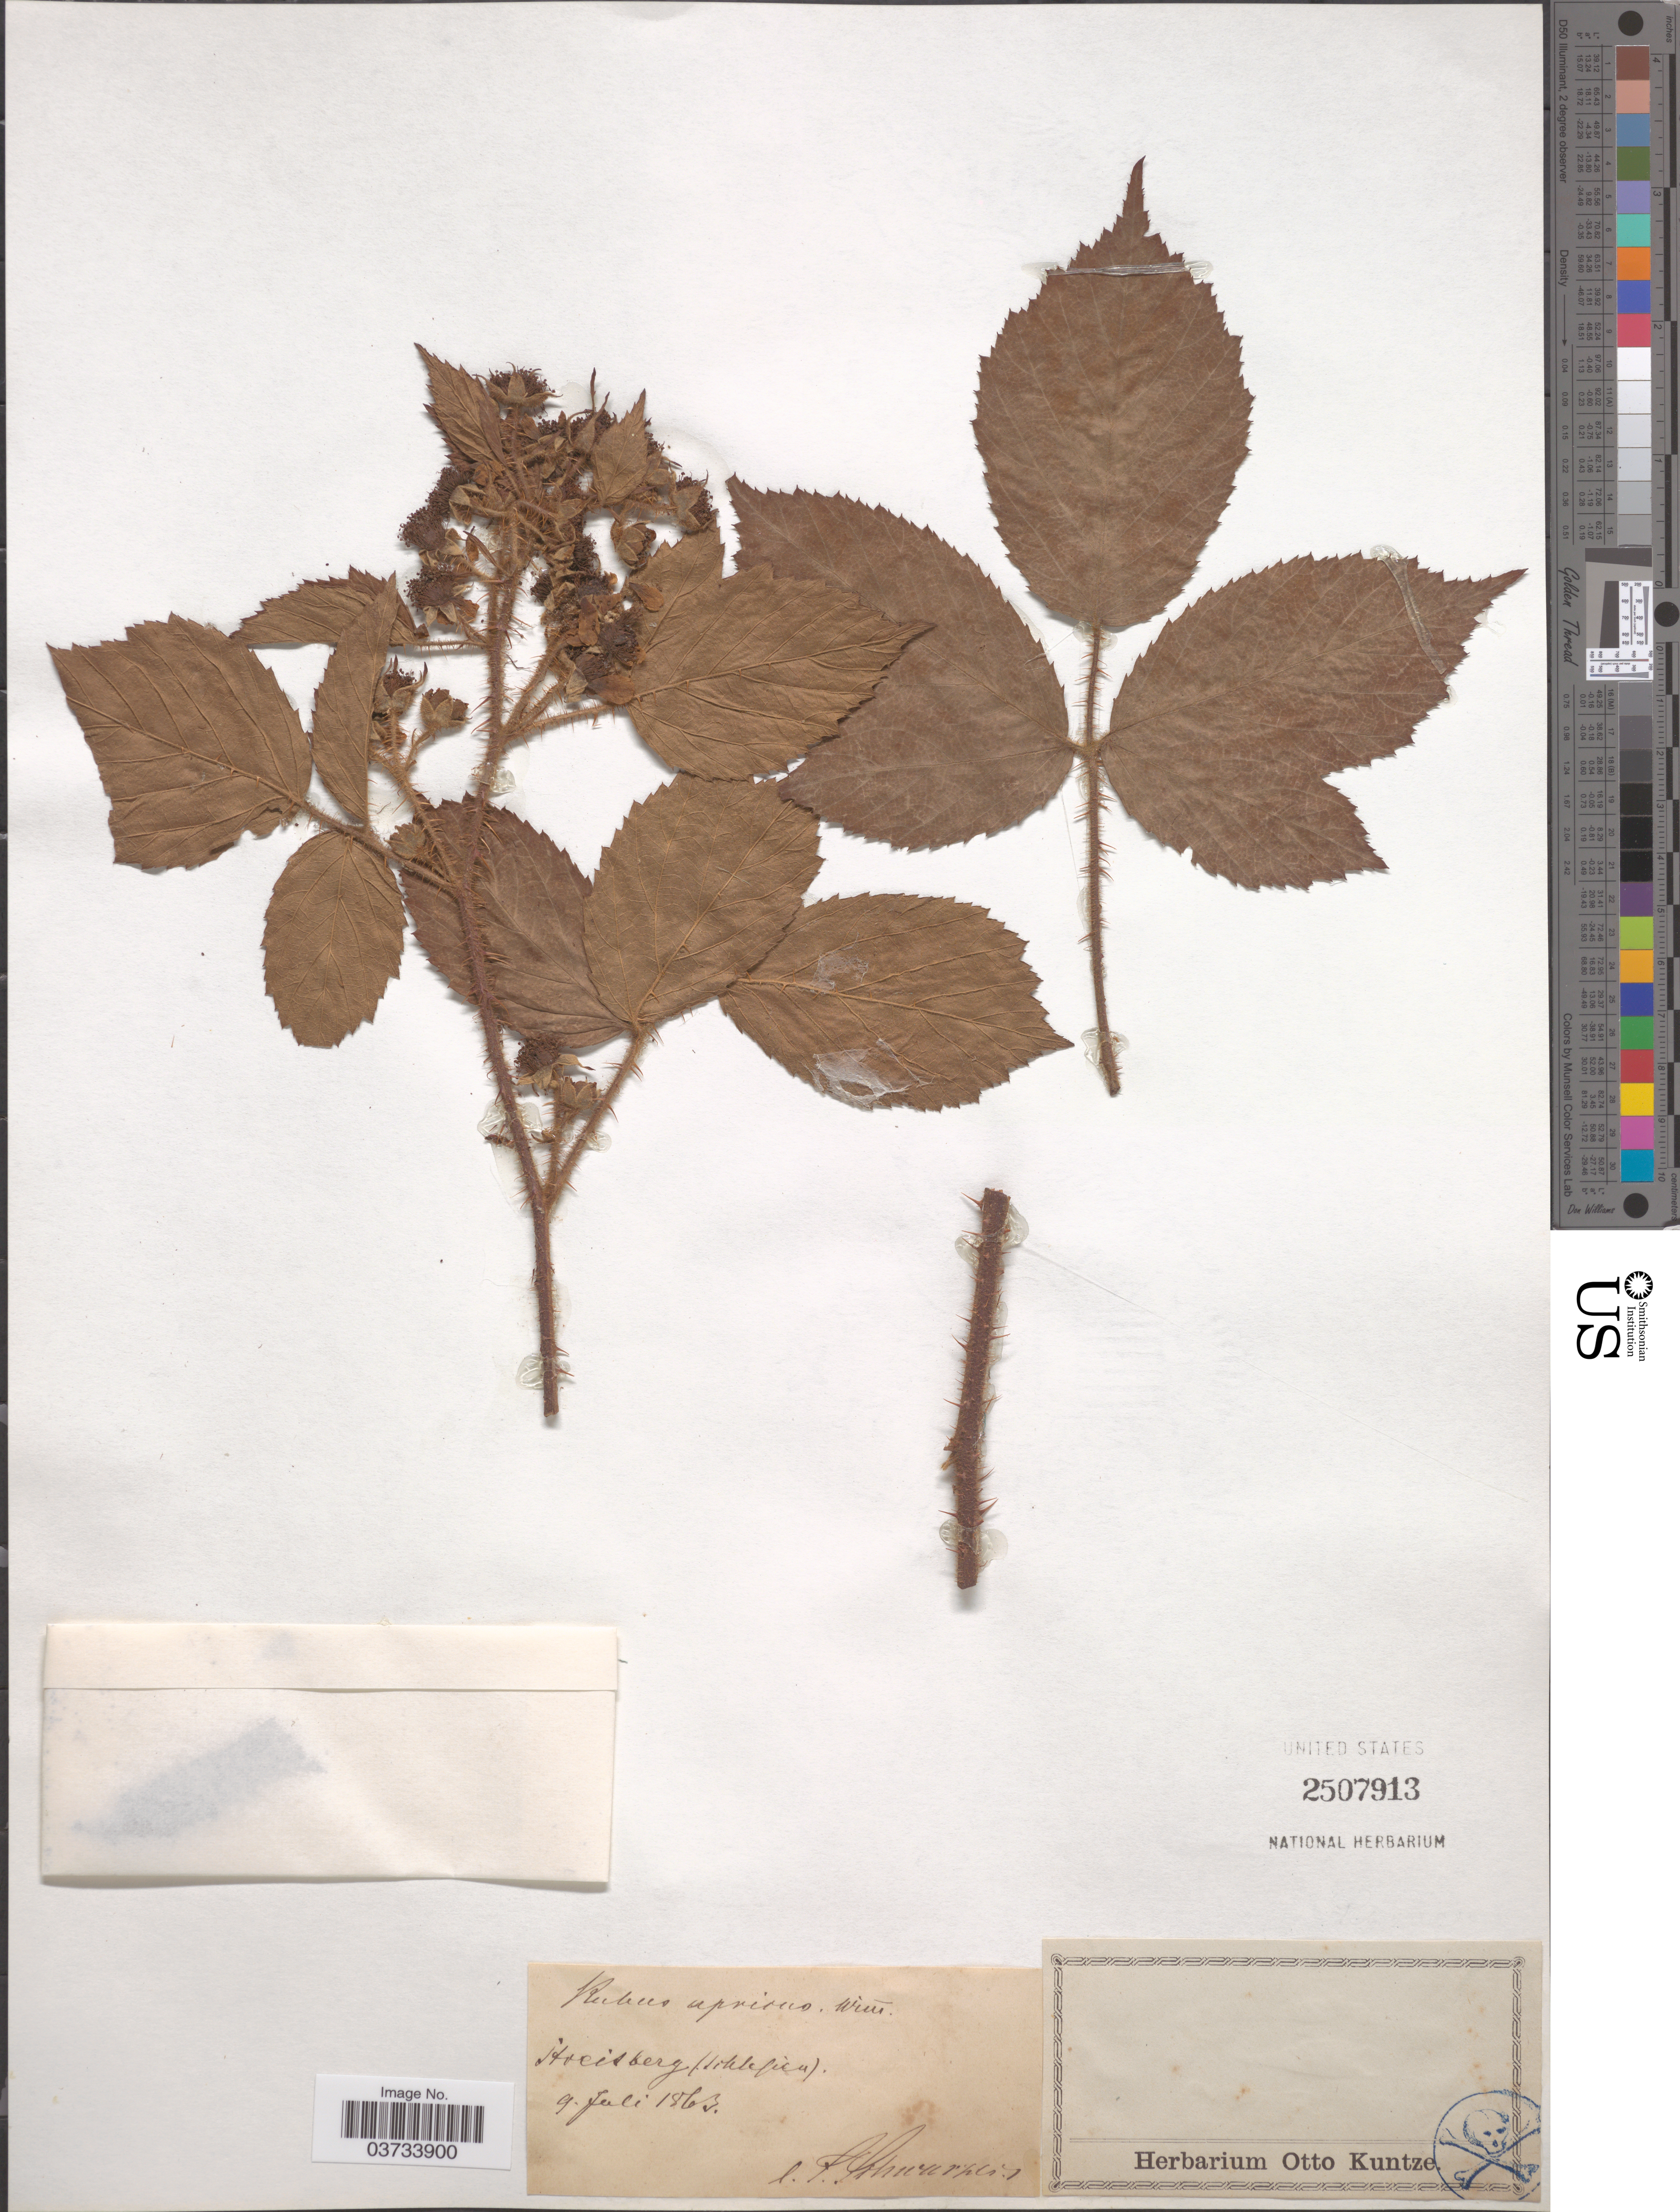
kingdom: Plantae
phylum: Tracheophyta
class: Magnoliopsida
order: Rosales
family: Rosaceae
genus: Rubus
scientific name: Rubus apricus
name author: Wimm.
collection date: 1863-07-09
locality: Streitberg (lihlefieu). [interpreted]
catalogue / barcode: US 2507913